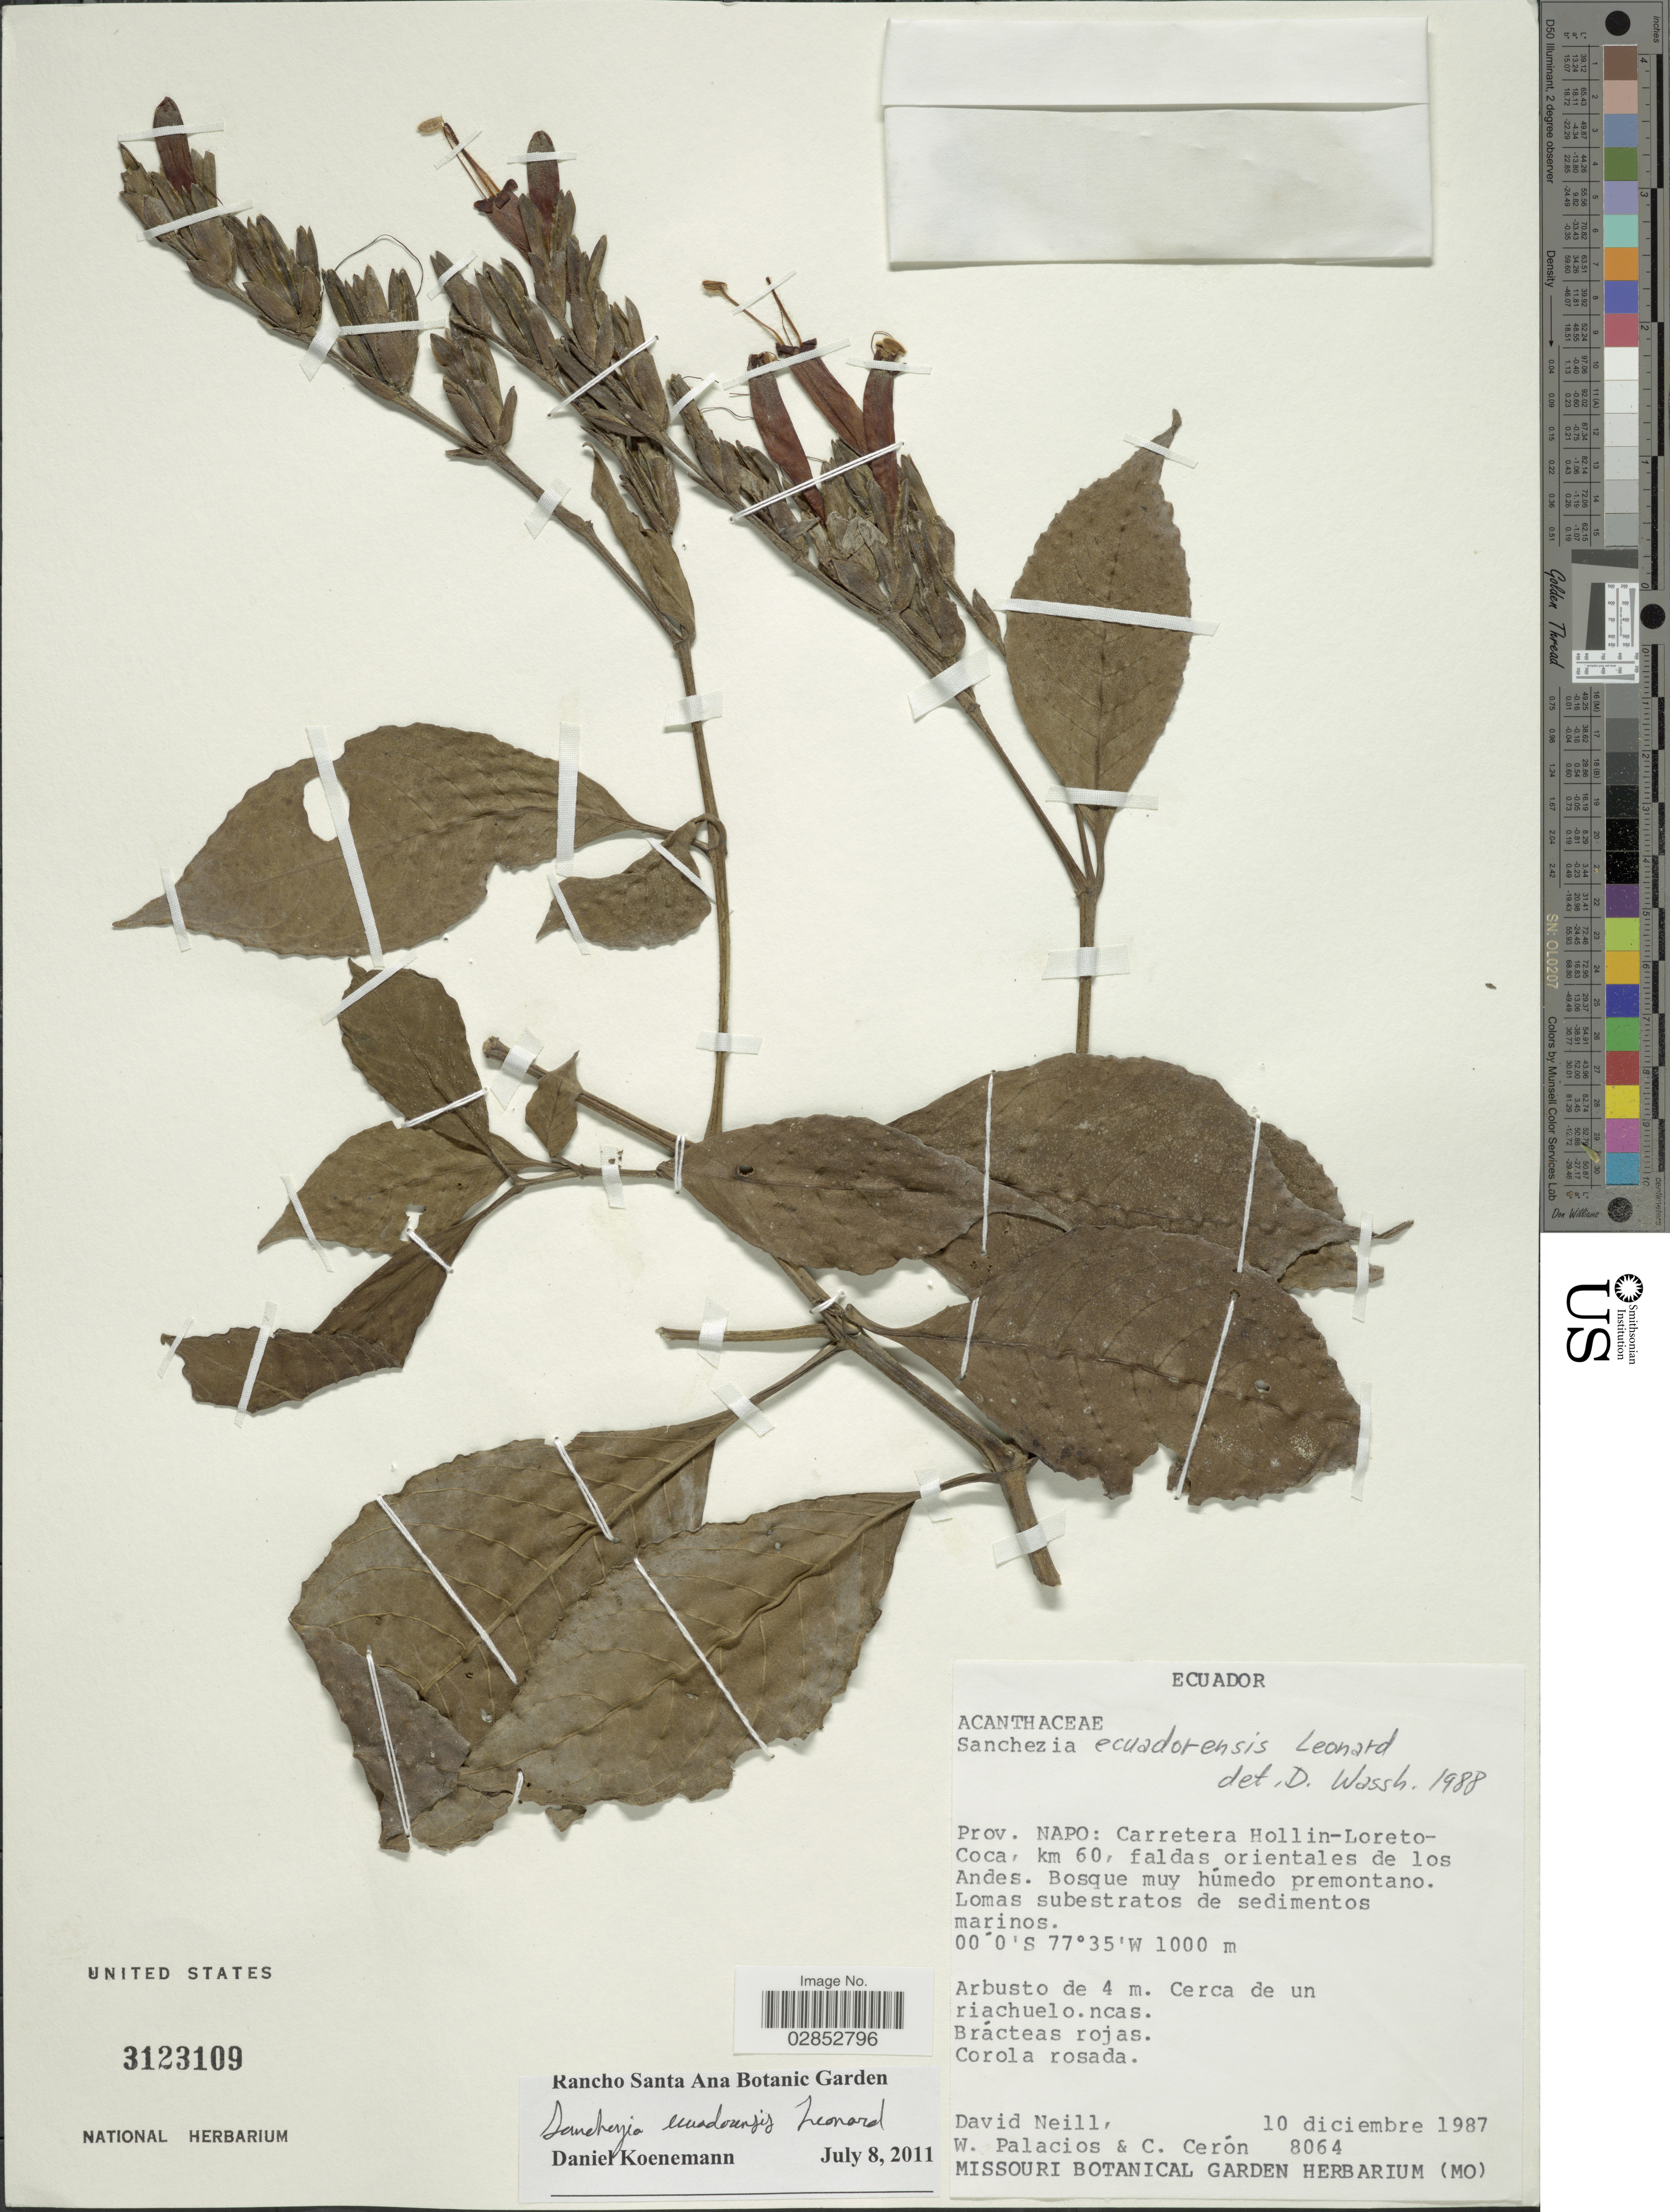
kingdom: Plantae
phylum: Tracheophyta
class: Magnoliopsida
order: Lamiales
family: Acanthaceae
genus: Sanchezia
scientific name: Sanchezia ecuadorensis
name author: Leonard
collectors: D. Neill, W. Palacios & C. E. Cerón M.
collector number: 8064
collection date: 1987-12-10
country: Ecuador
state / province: Napo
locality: Carretera Hollin-Loreto-Coca, km 60, faldas orientales de los Andes.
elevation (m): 1000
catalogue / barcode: US 3123109